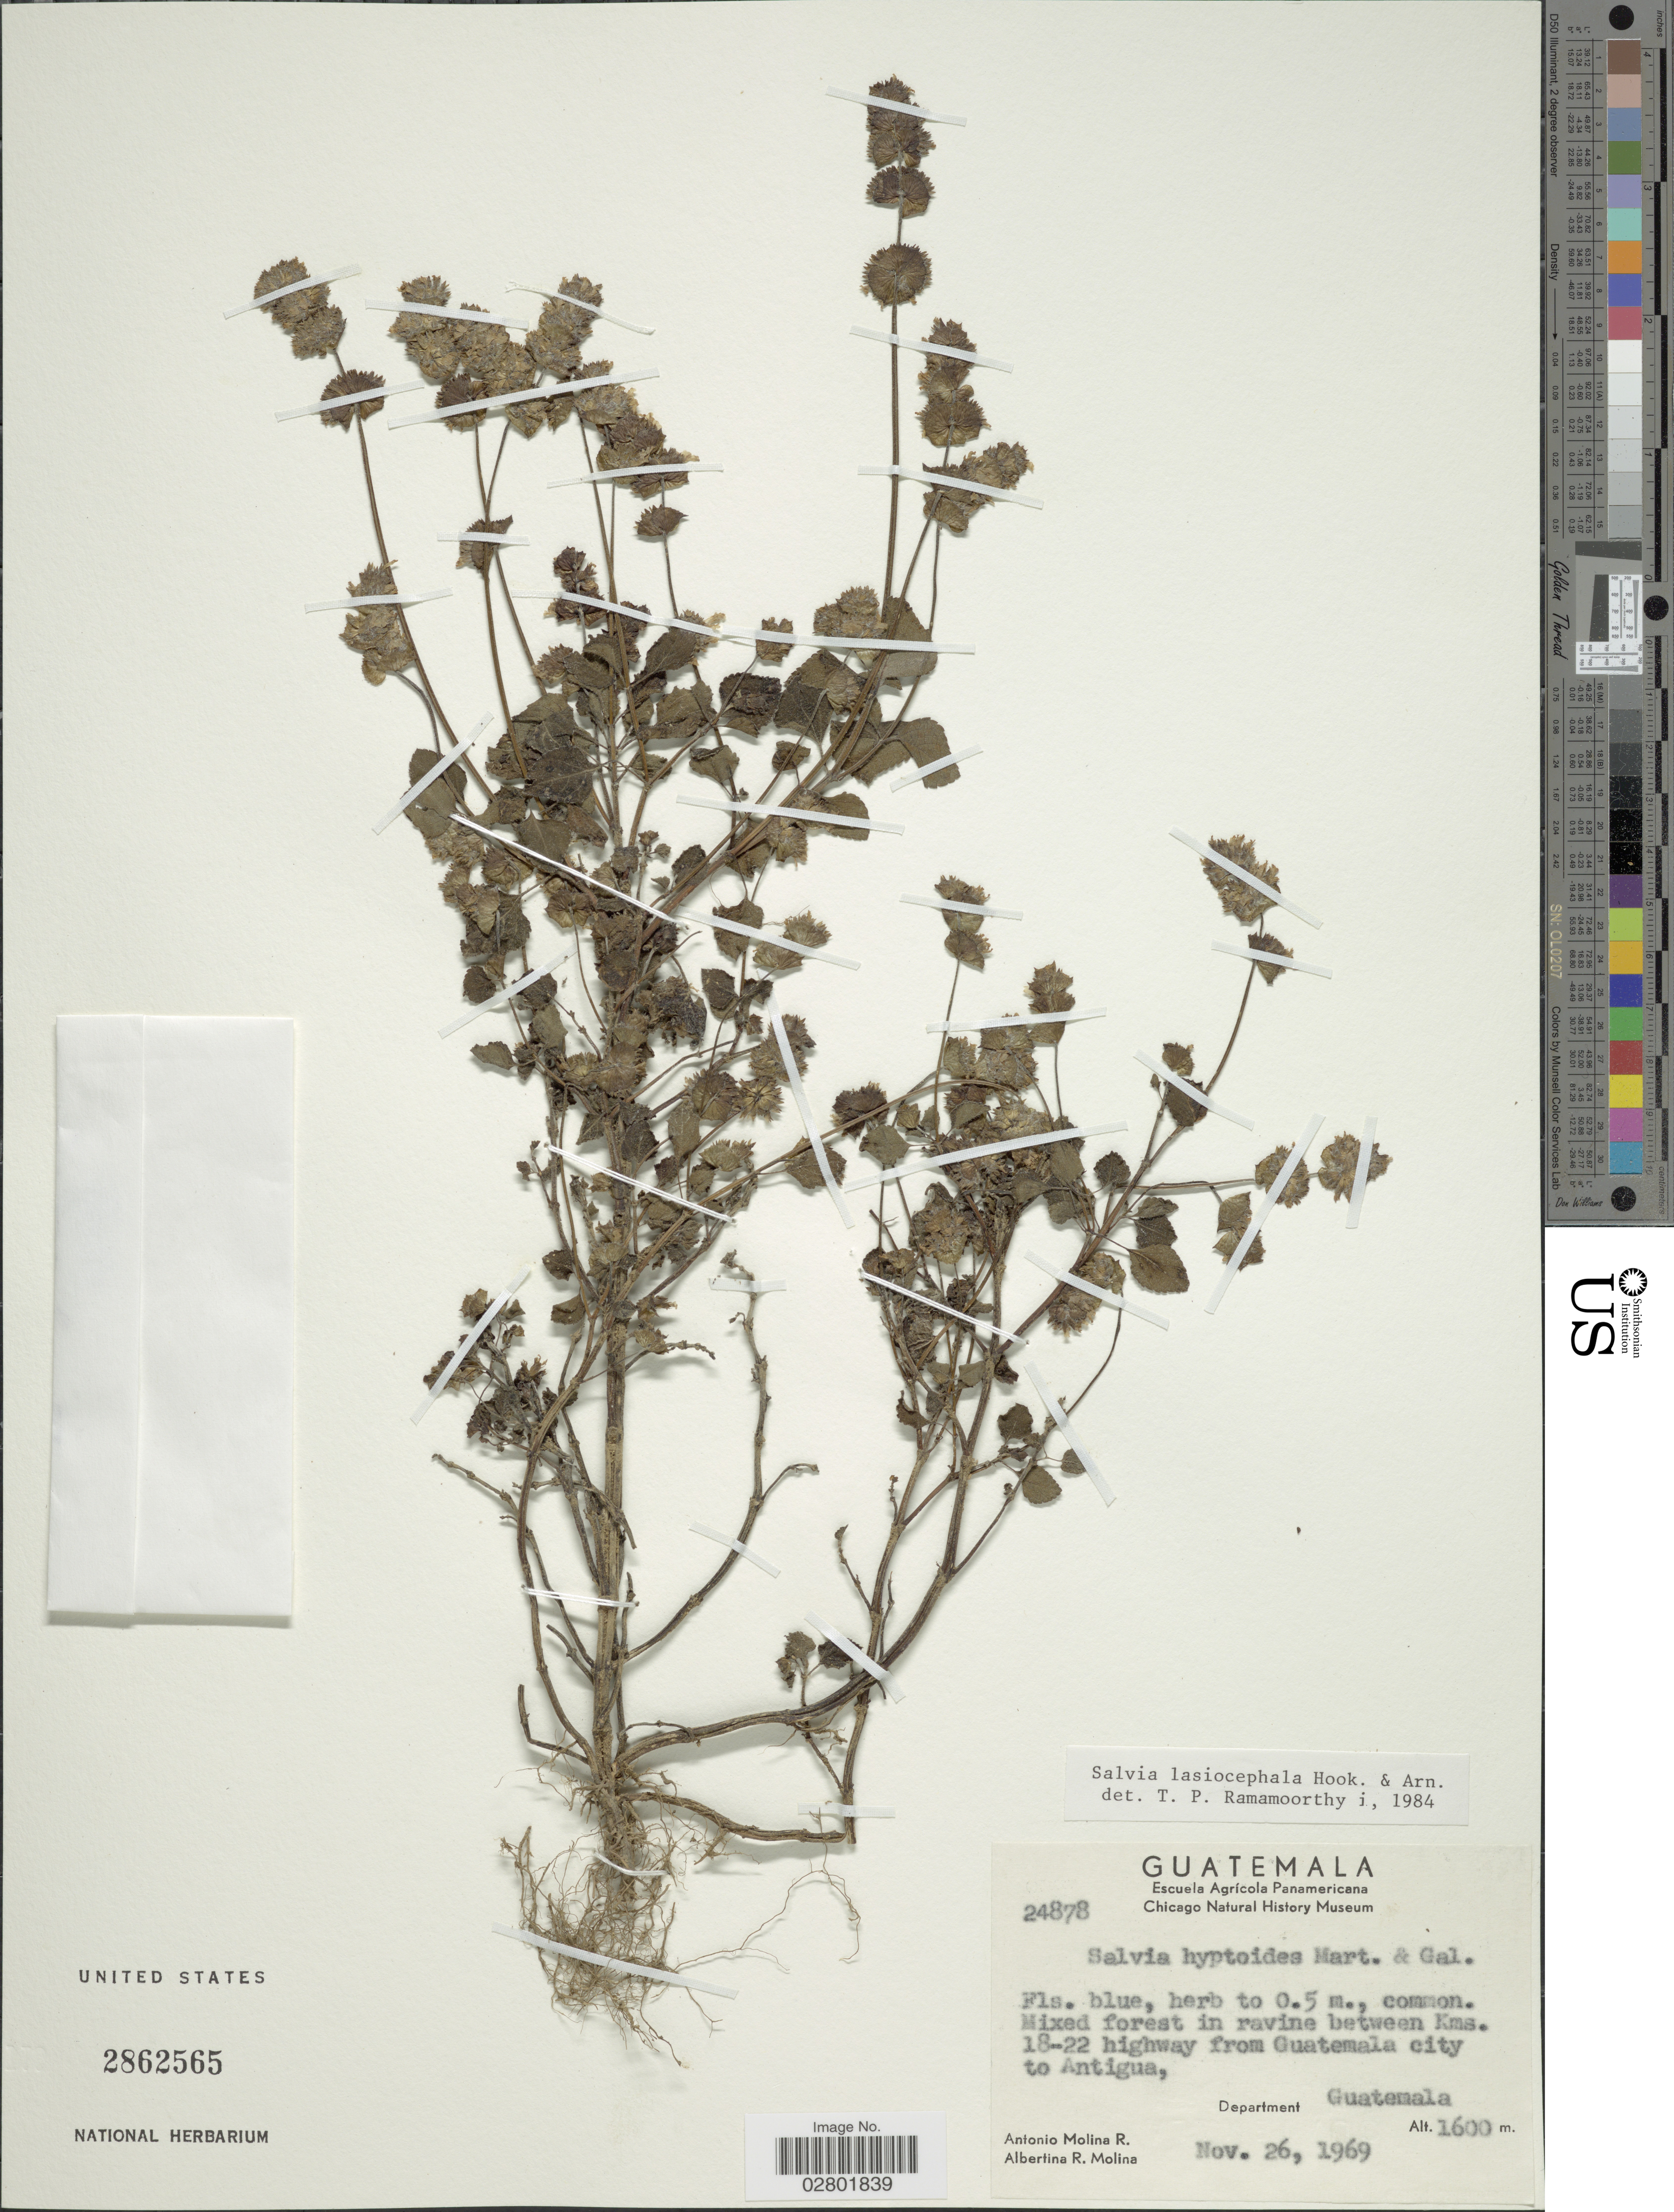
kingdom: Plantae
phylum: Tracheophyta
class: Magnoliopsida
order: Lamiales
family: Lamiaceae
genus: Salvia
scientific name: Salvia lasiocephala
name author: Hook. & Arn.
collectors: A. Molina R. & A. R. Molina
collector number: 24878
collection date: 1969-11-26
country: Guatemala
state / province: Guatemala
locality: Mixed forest in ravine between Kms. 18-22 highway from Guatemala city to Antigua, Department Guatemala.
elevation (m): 1600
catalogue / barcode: US 2862565